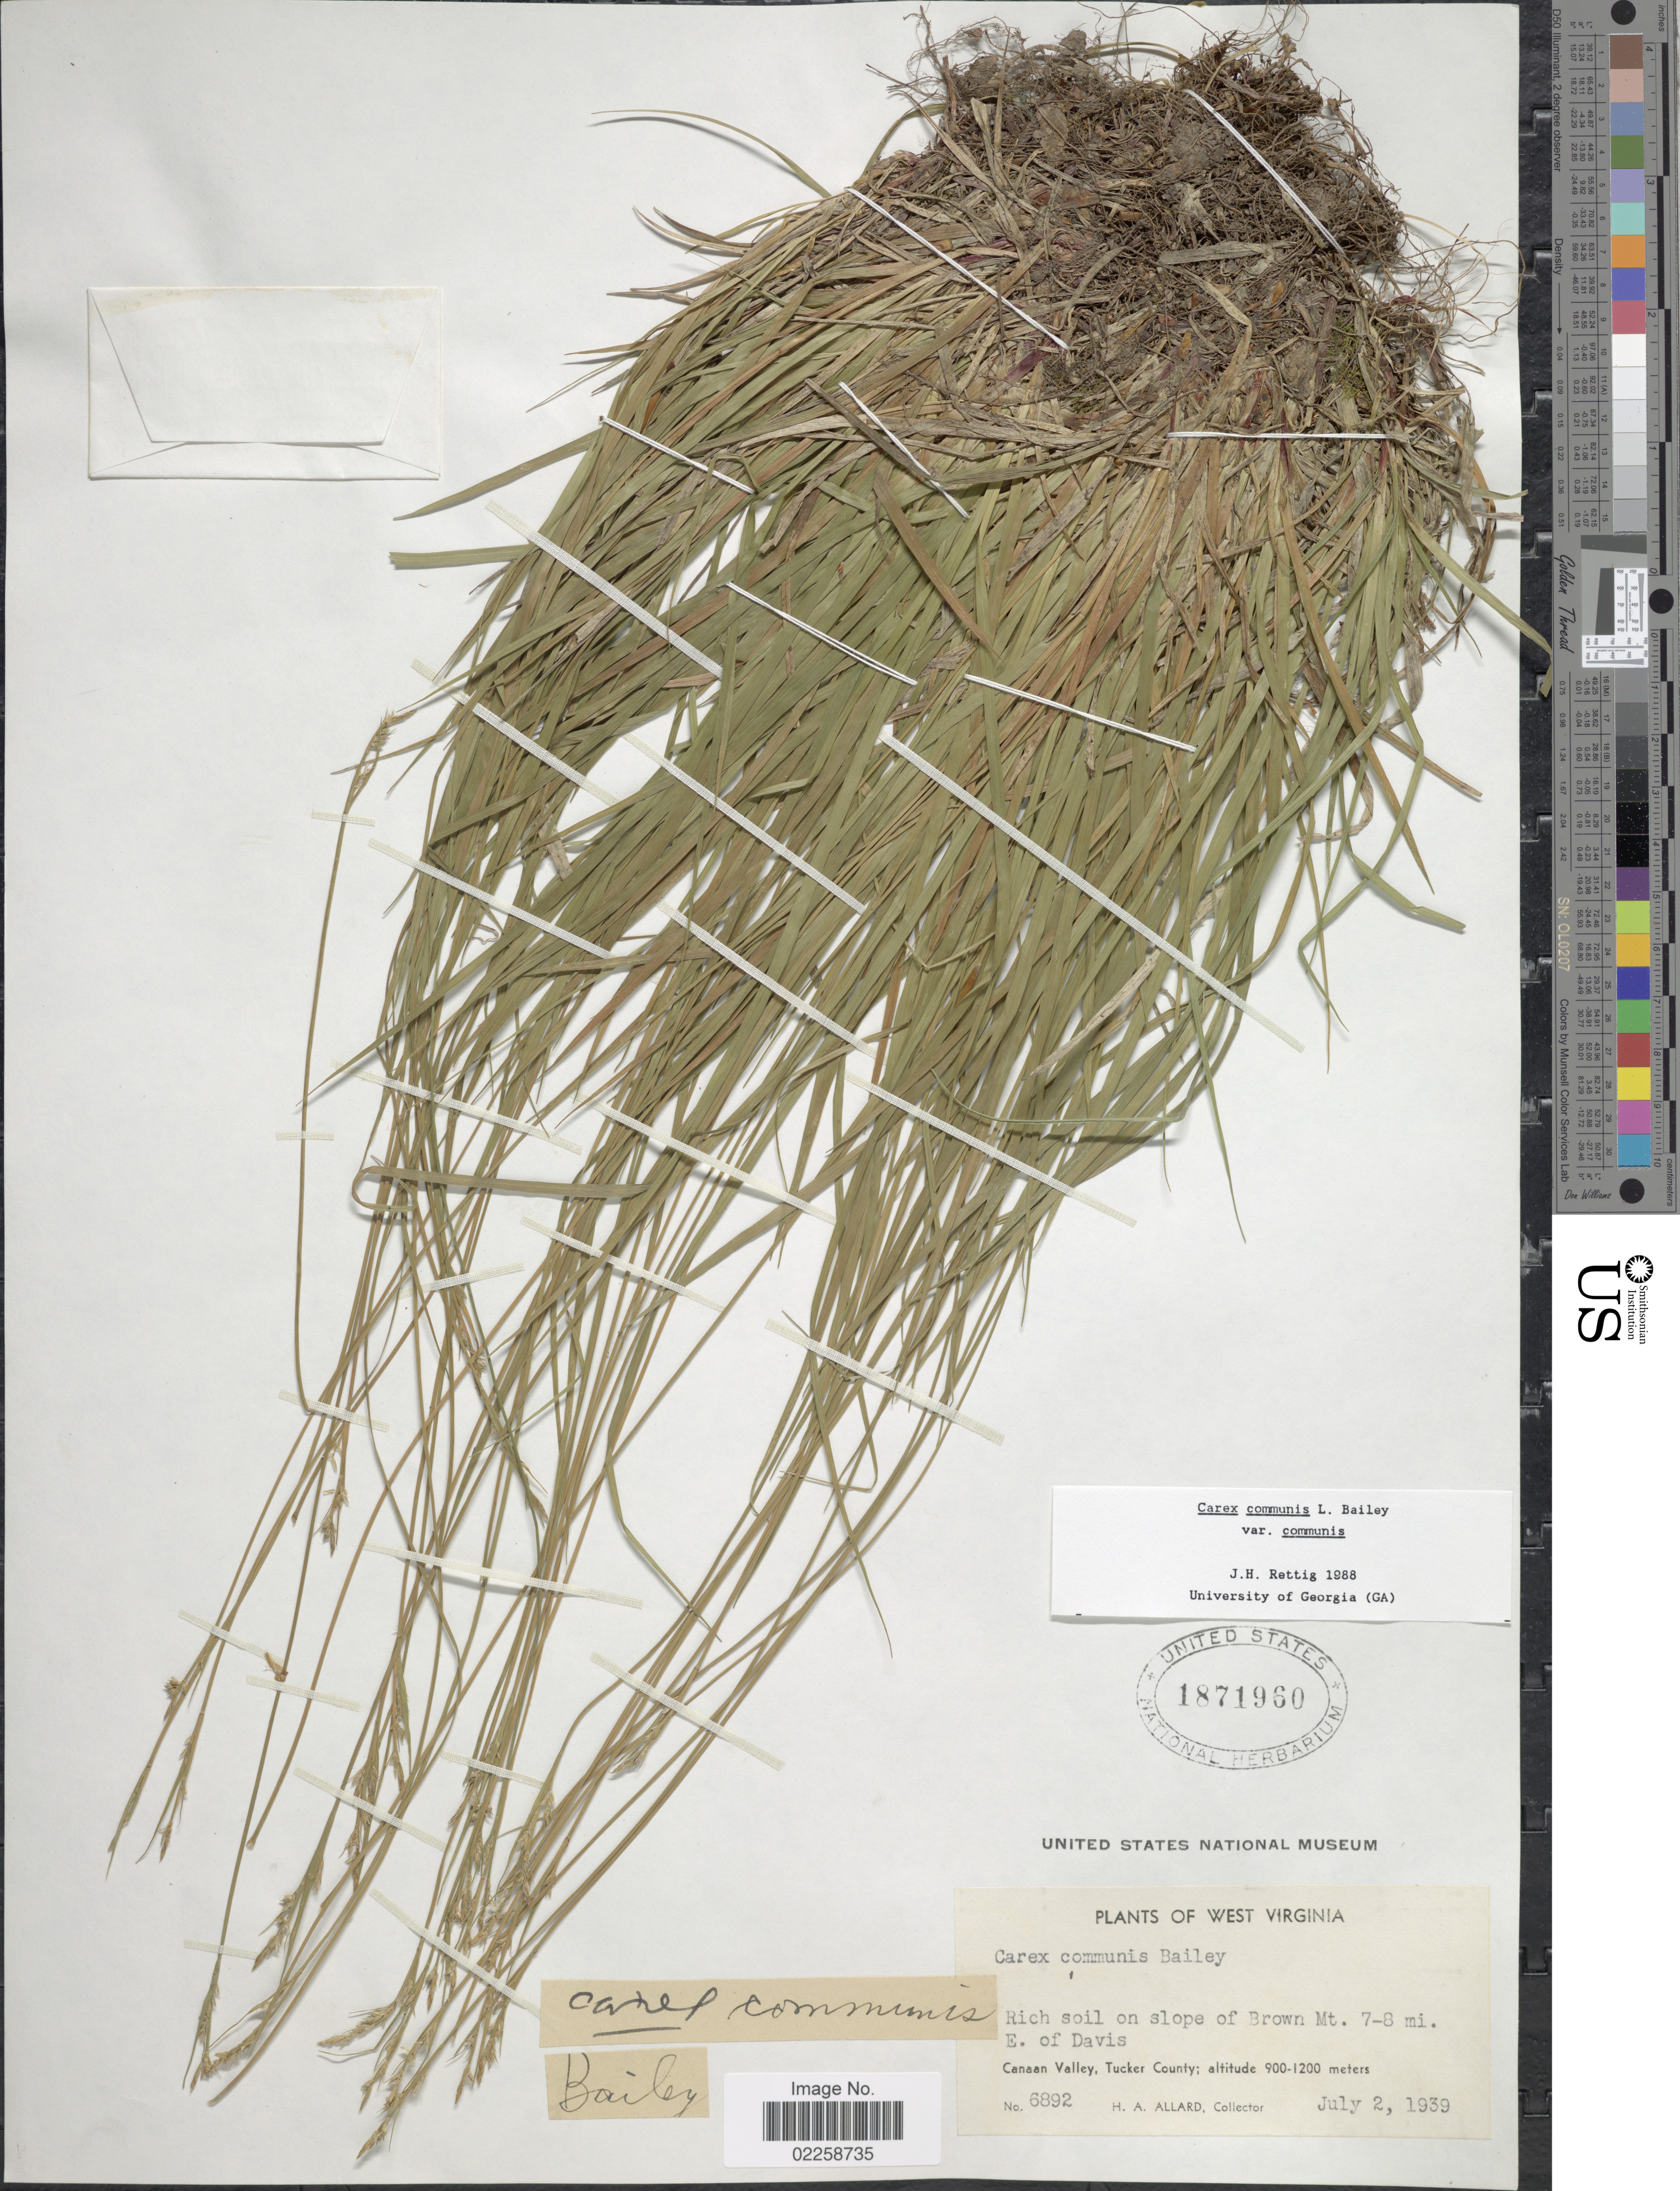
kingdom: Plantae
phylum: Tracheophyta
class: Liliopsida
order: Poales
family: Cyperaceae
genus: Carex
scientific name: Carex communis var. communis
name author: L.H. Bailey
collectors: H. A. Allard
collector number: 6892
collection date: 1939-07-02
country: United States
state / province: West Virginia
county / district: Tucker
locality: Rich soil on slope of Brown Mt. 7-8 mi. E of Davis, Canaan Valley, Tucker County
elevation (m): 900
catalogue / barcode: US 1871960